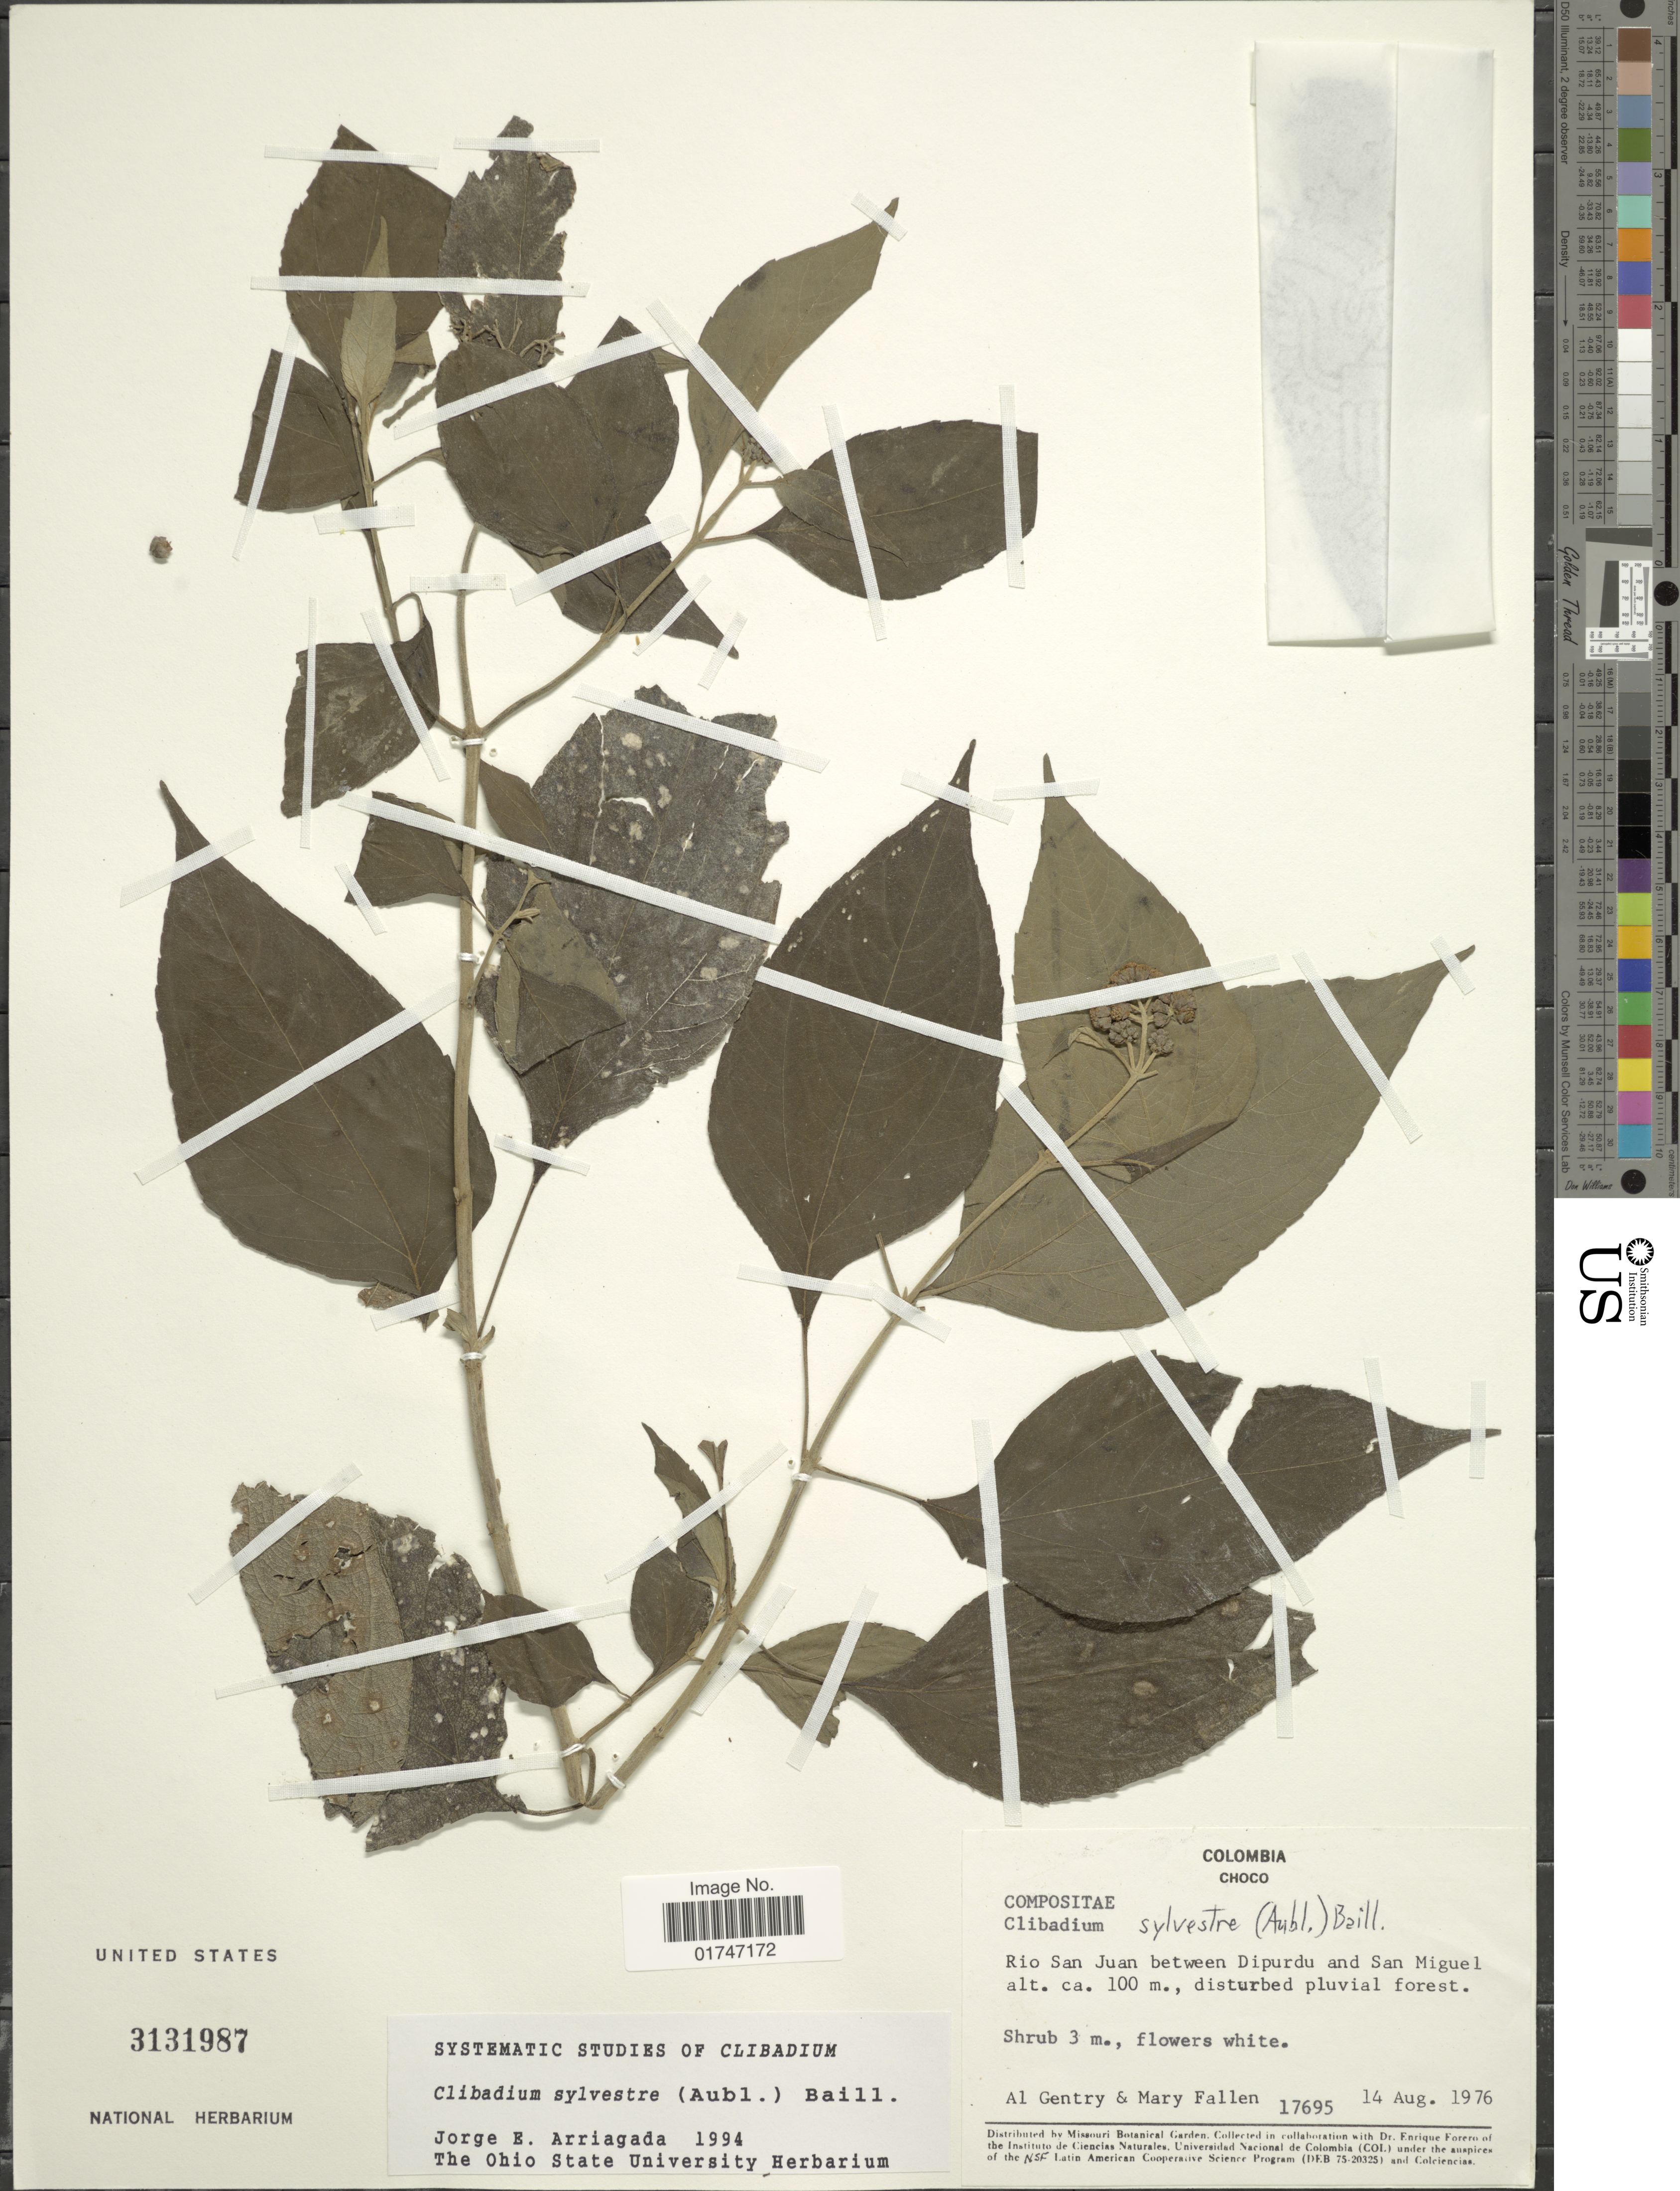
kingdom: Plantae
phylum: Tracheophyta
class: Magnoliopsida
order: Asterales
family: Asteraceae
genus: Clibadium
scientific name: Clibadium sylvestre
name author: (Aubl.) Baill.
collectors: A. H. Gentry & M. Fallen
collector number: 17695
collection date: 1976-08-14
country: Colombia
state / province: Chocó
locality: Rio San Juan between Dipurdu and San Miguel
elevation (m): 100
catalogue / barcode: US 3131987